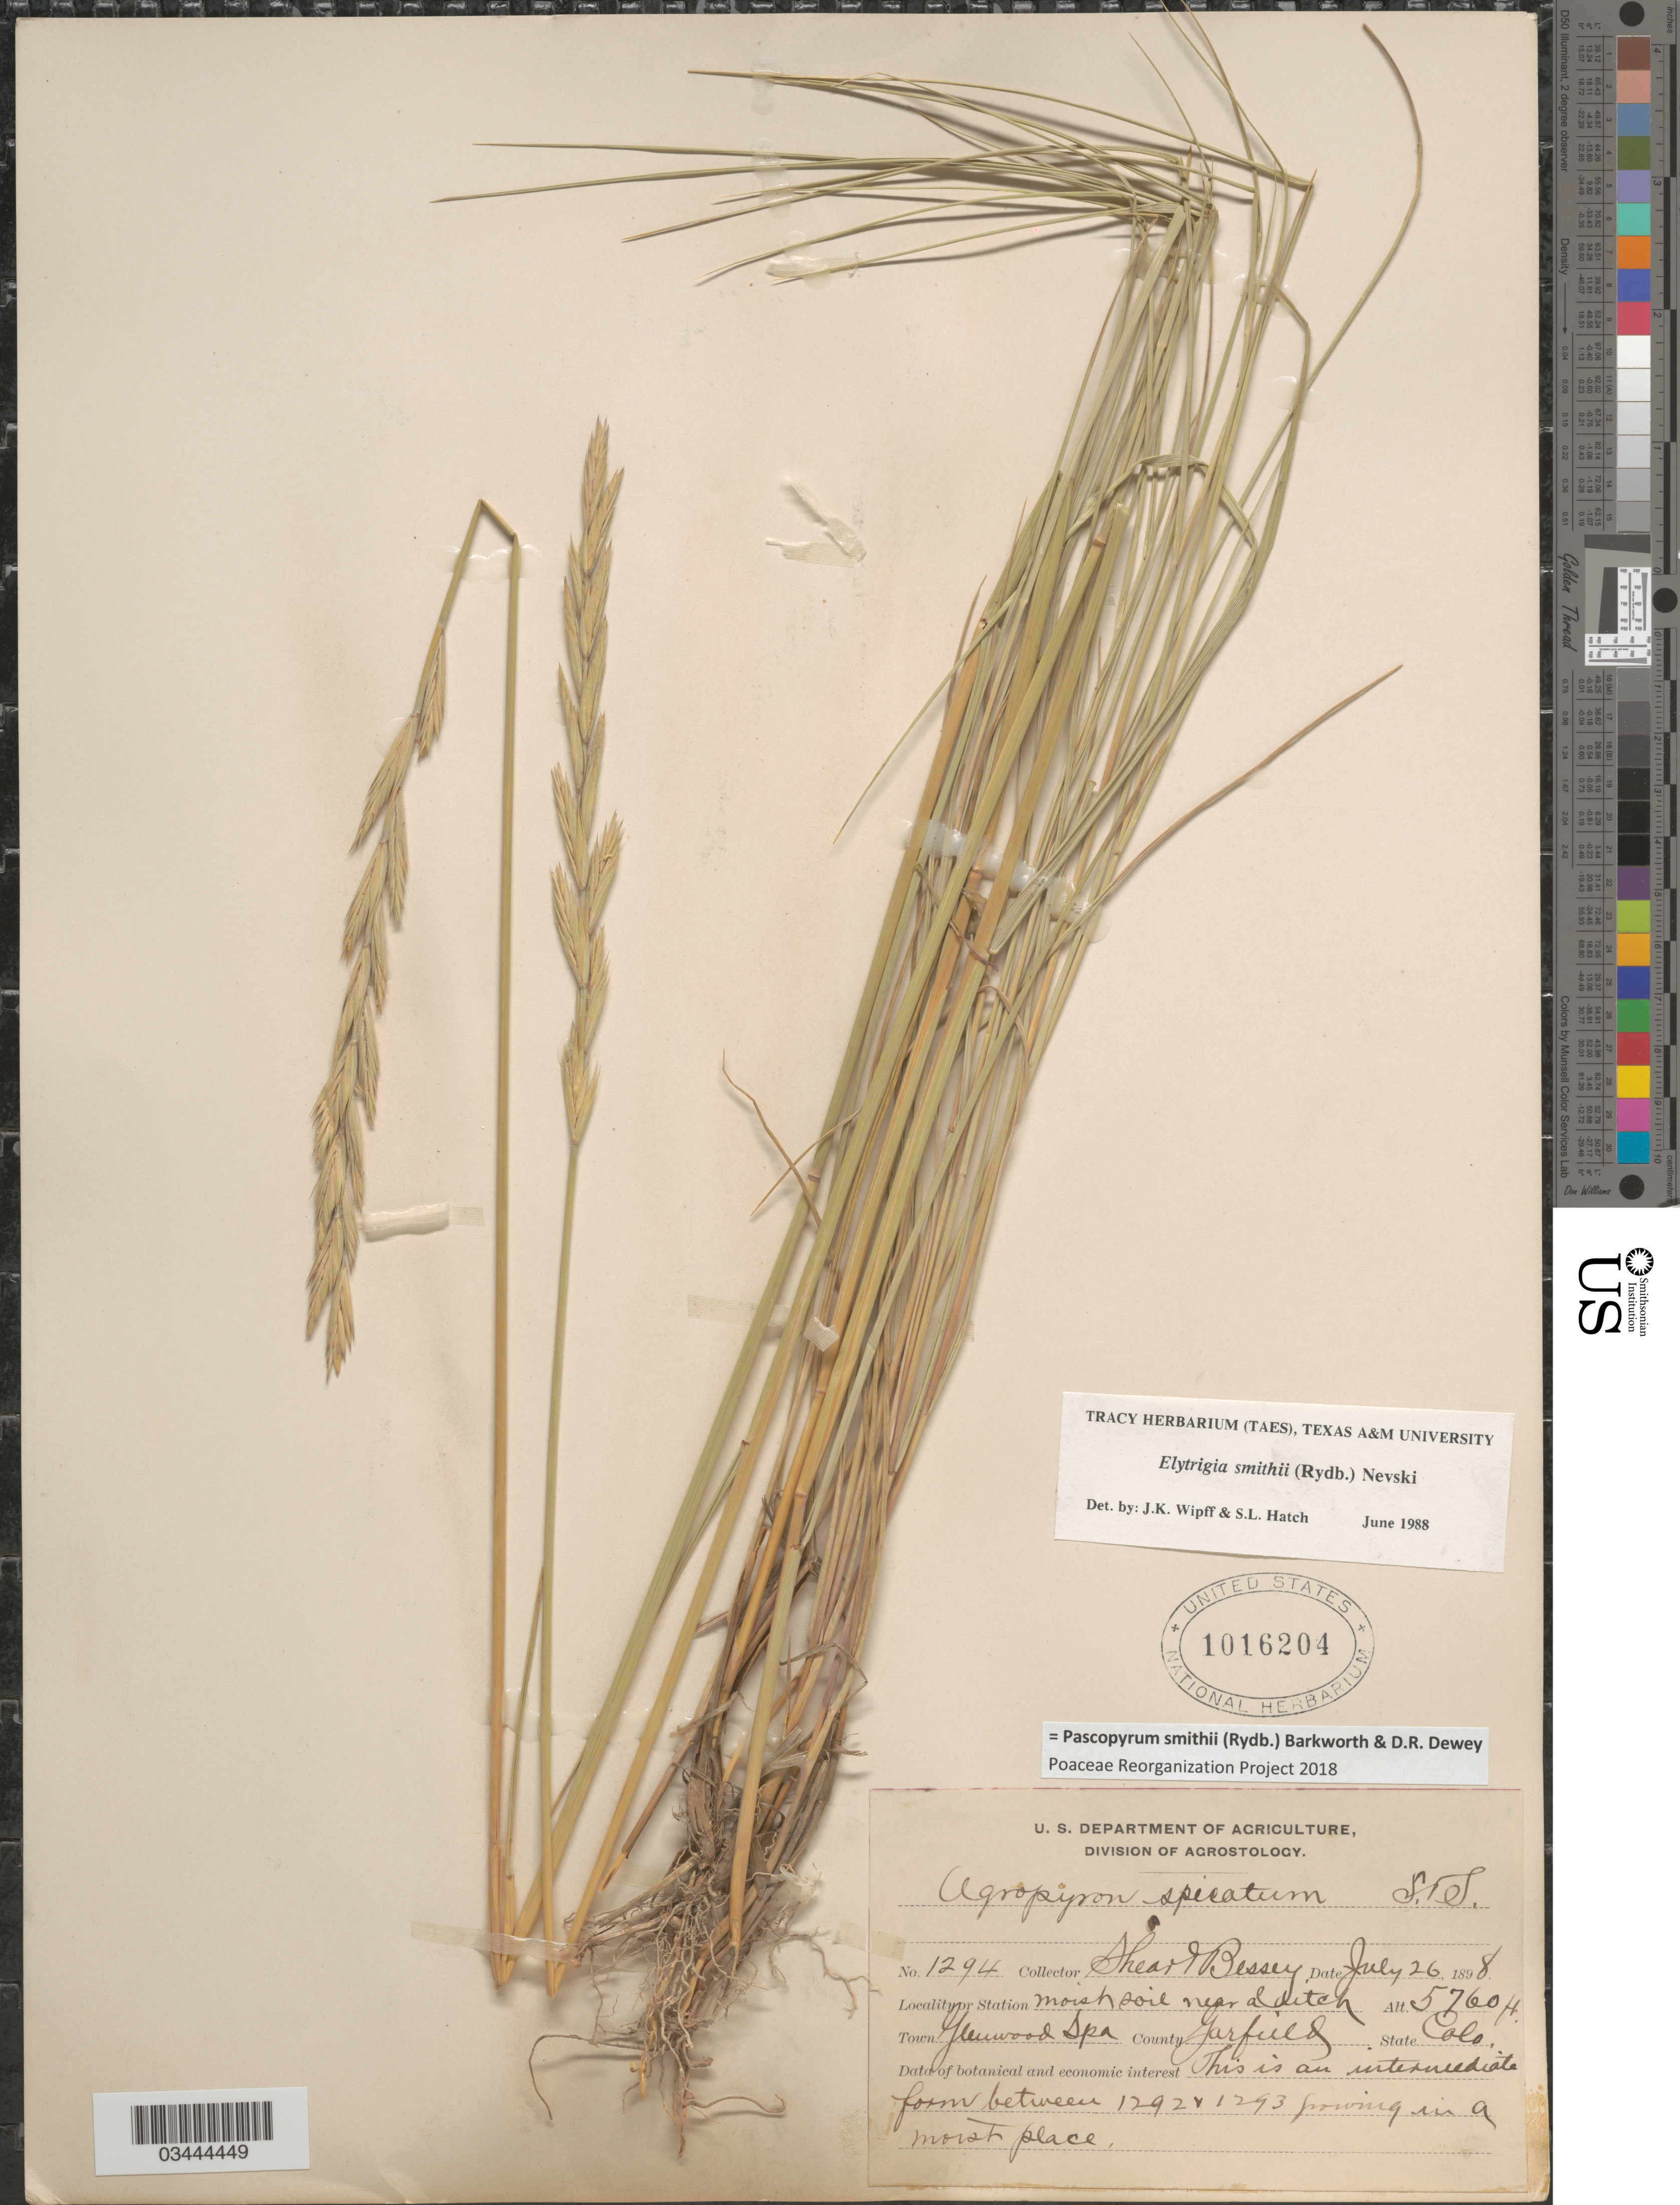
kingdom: Plantae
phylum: Tracheophyta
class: Liliopsida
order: Poales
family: Poaceae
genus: Pascopyrum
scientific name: Pascopyrum smithii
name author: (Rydb.) Barkworth & Dewey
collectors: -- Shear & -. Bessey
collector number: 1294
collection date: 1898-07-26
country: United States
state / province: Colorado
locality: Town Glenwood Spa. County Garfield.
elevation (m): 1756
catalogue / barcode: US 1016204